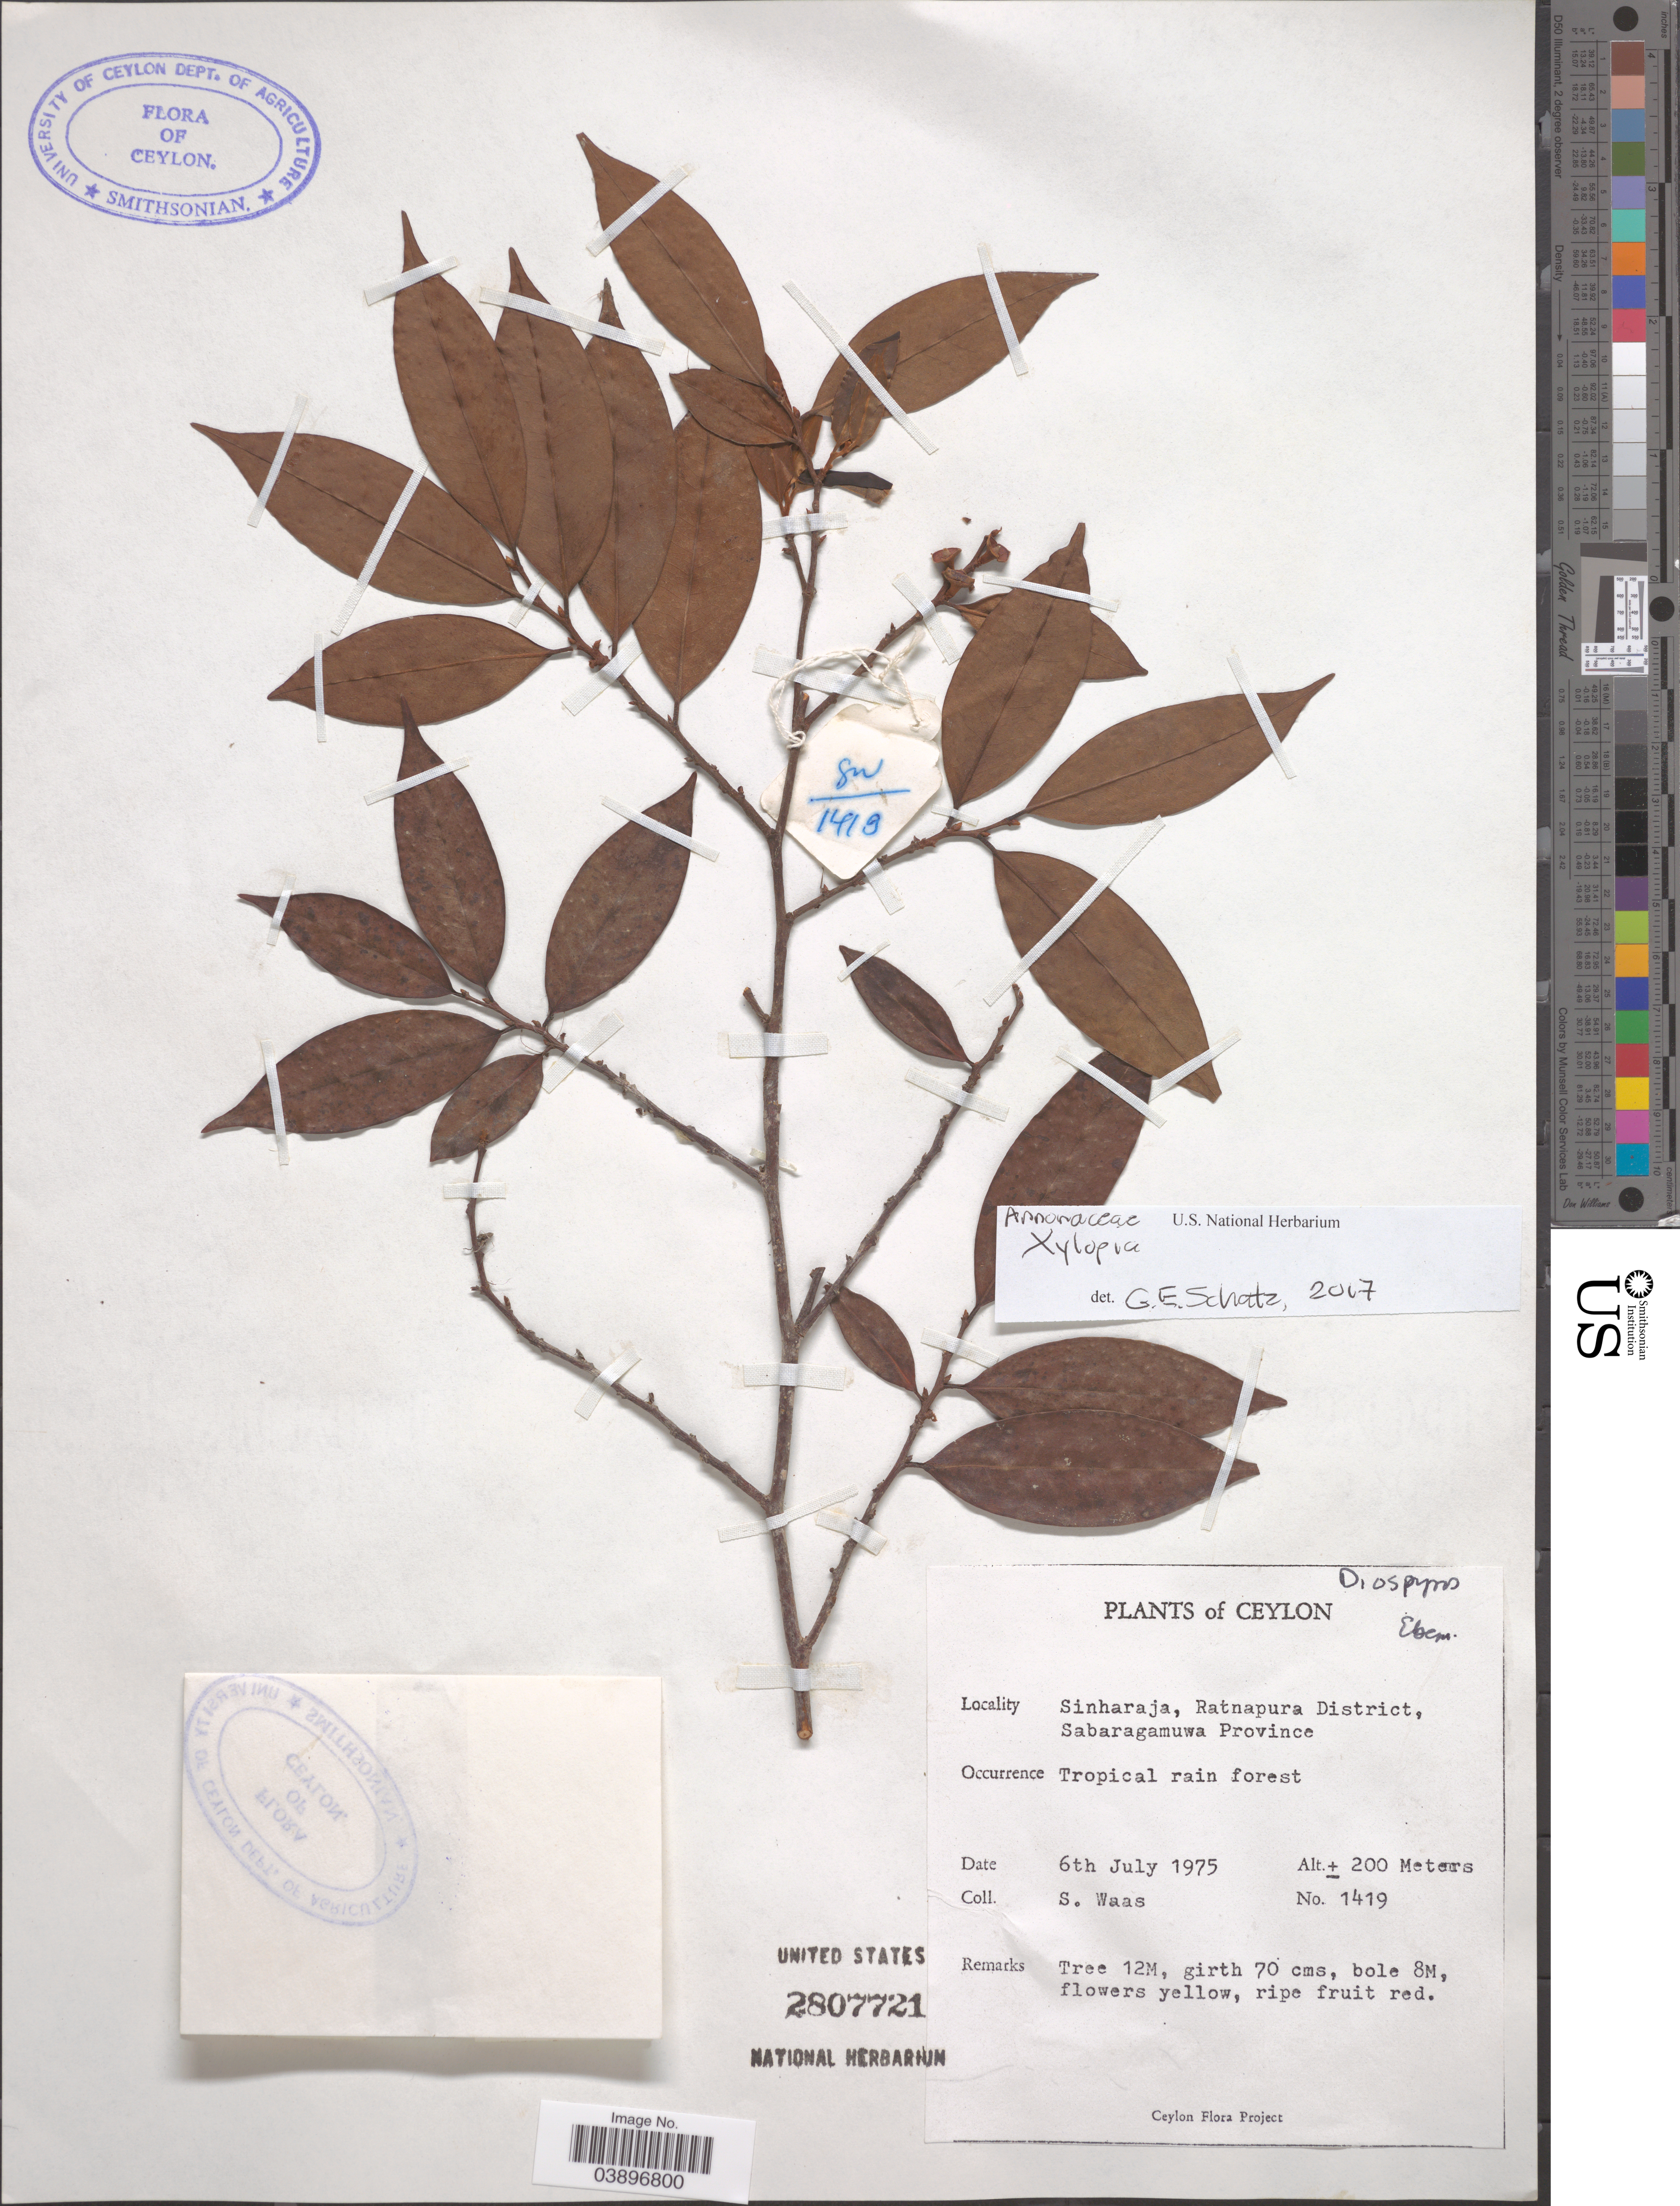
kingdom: Plantae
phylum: Tracheophyta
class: Magnoliopsida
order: Magnoliales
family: Annonaceae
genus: Xylopia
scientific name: Xylopia sp.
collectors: S. Waas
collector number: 1419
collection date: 1975-07-06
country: Sri Lanka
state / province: Sabaragamuwa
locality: Ceylon. Sinharaja, Ratnapura District.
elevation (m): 200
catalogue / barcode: US 2807721